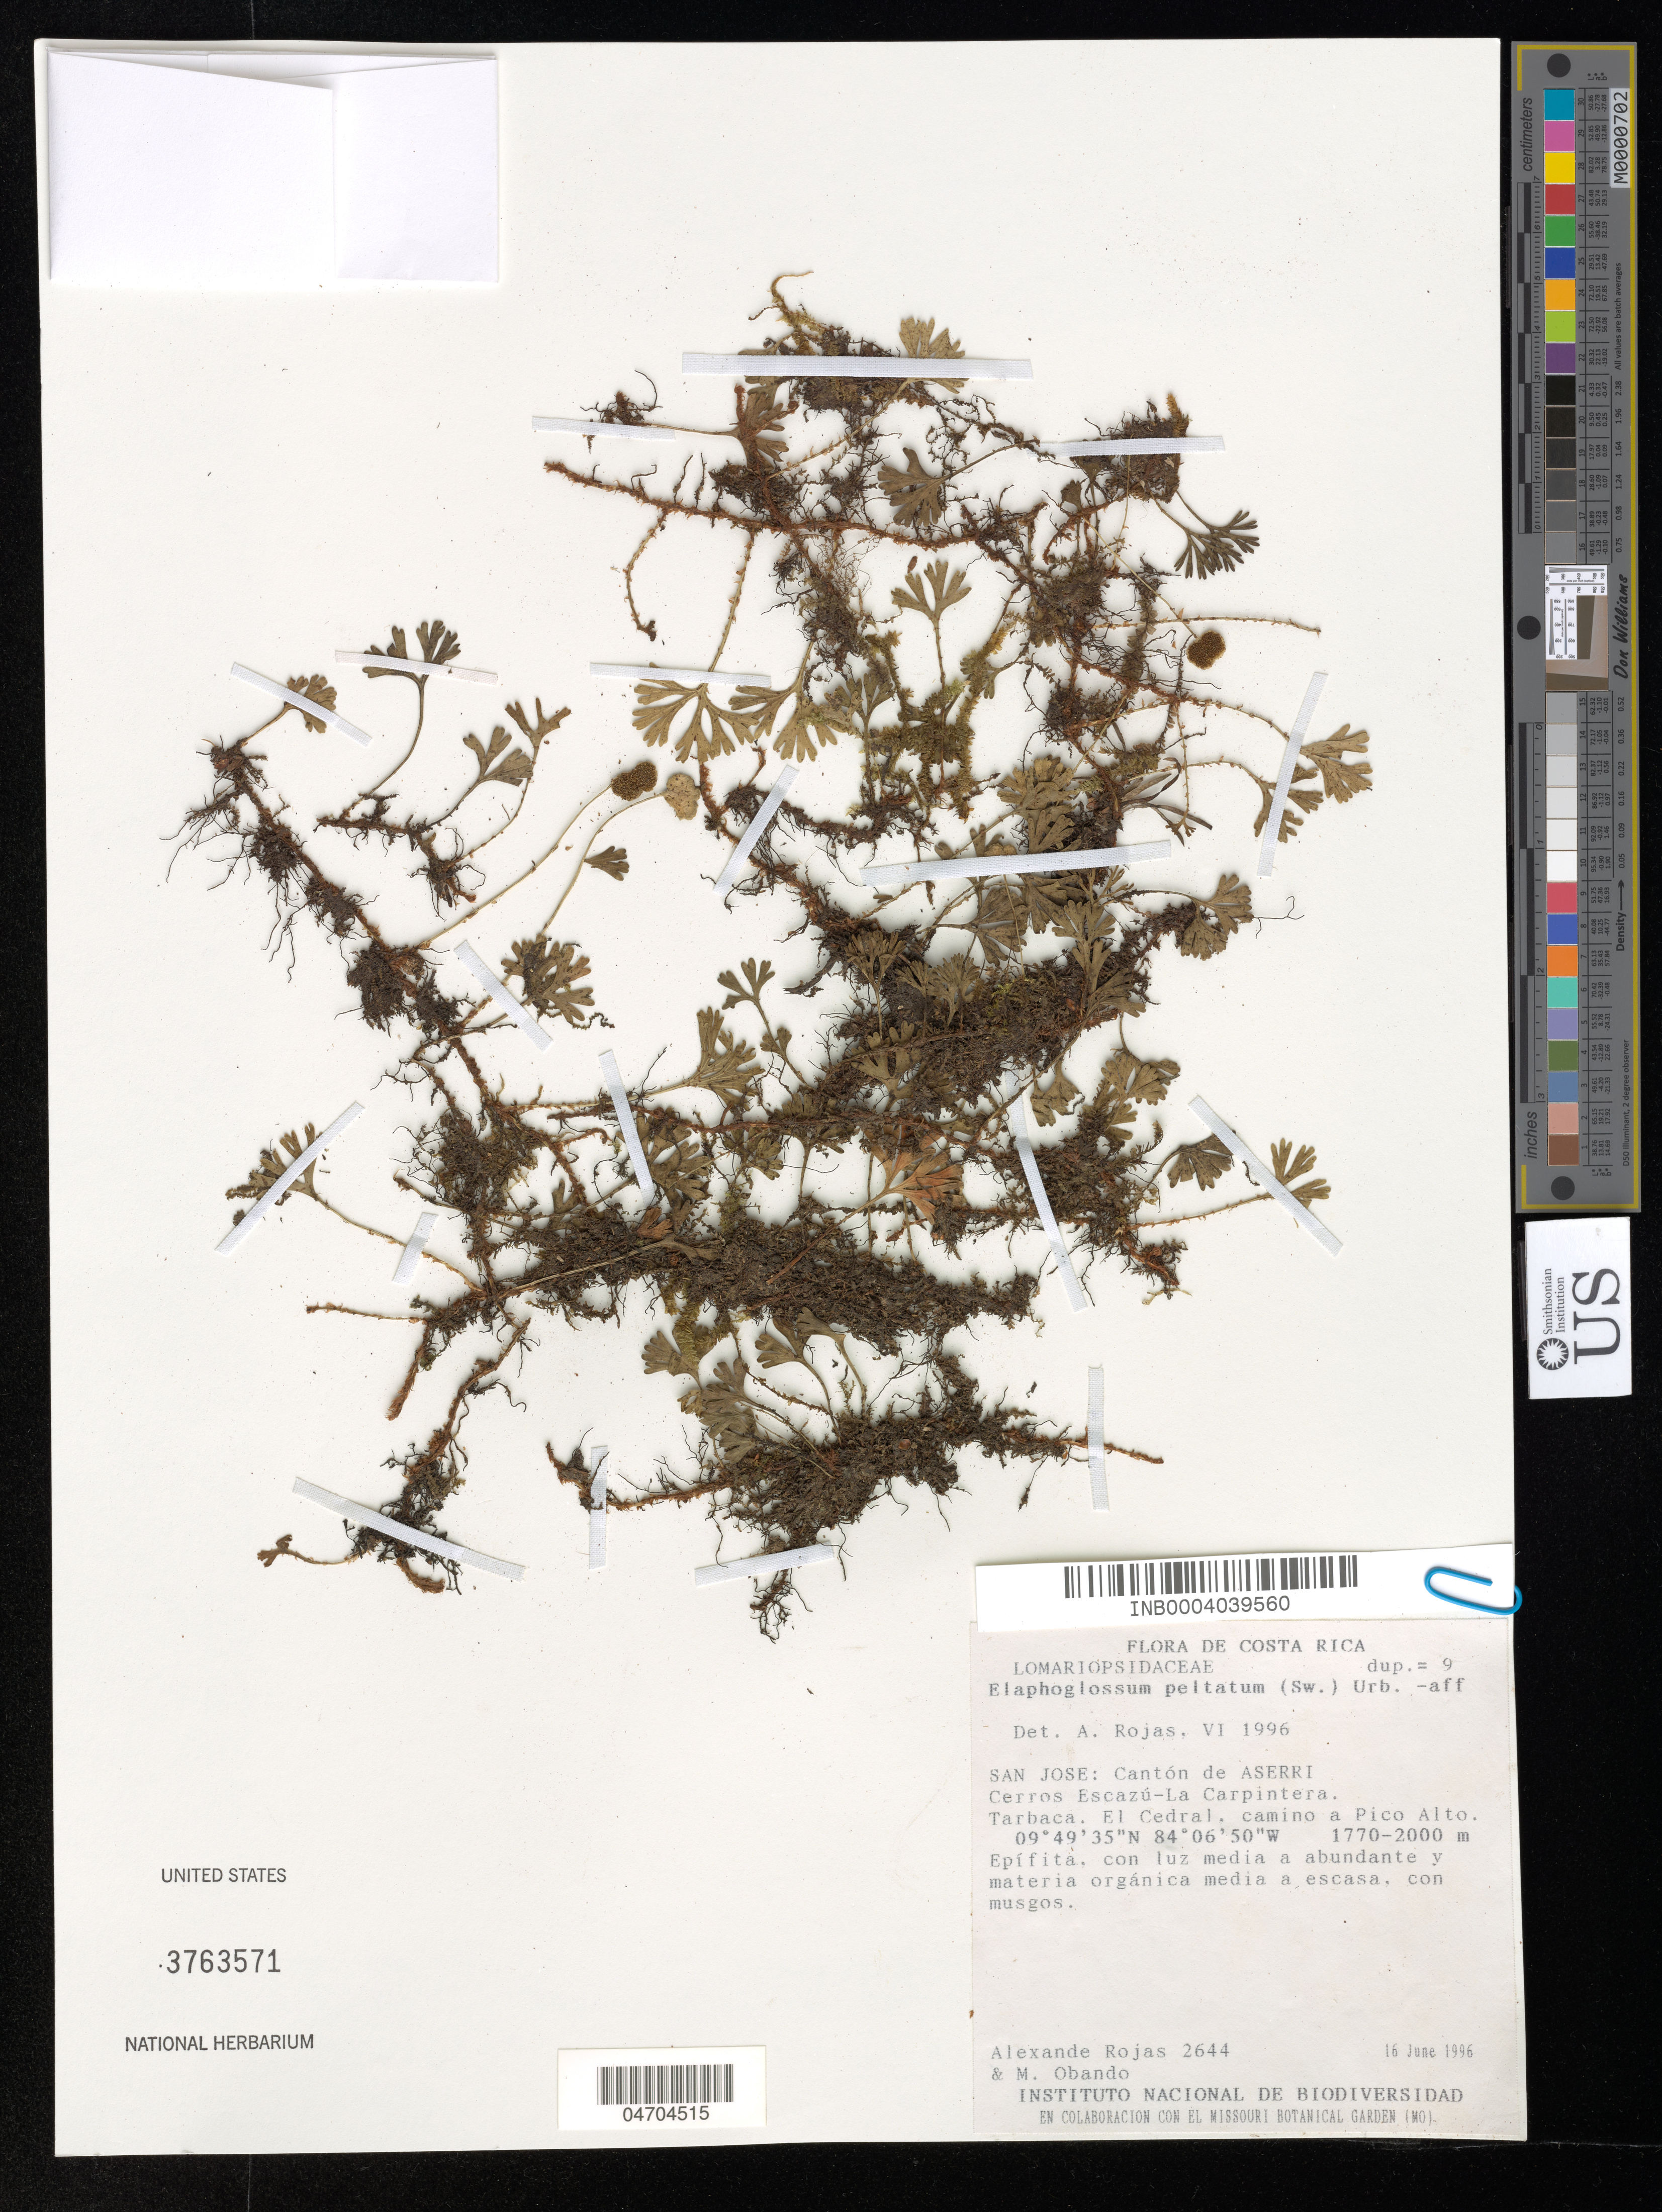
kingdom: Plantae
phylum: Tracheophyta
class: Polypodiopsida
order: Polypodiales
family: Dryopteridaceae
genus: Elaphoglossum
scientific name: Elaphoglossum peltatum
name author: (Sw.) Urb.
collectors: A. Rojas & M. Obando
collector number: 2644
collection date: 1996-06-16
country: Costa Rica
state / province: San José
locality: Cantón de ASERRI. Cerros Escazú-La Carpintera. Tarbaca. El Cedral, camino a Pico Alto.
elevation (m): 1770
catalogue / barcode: US 3763571